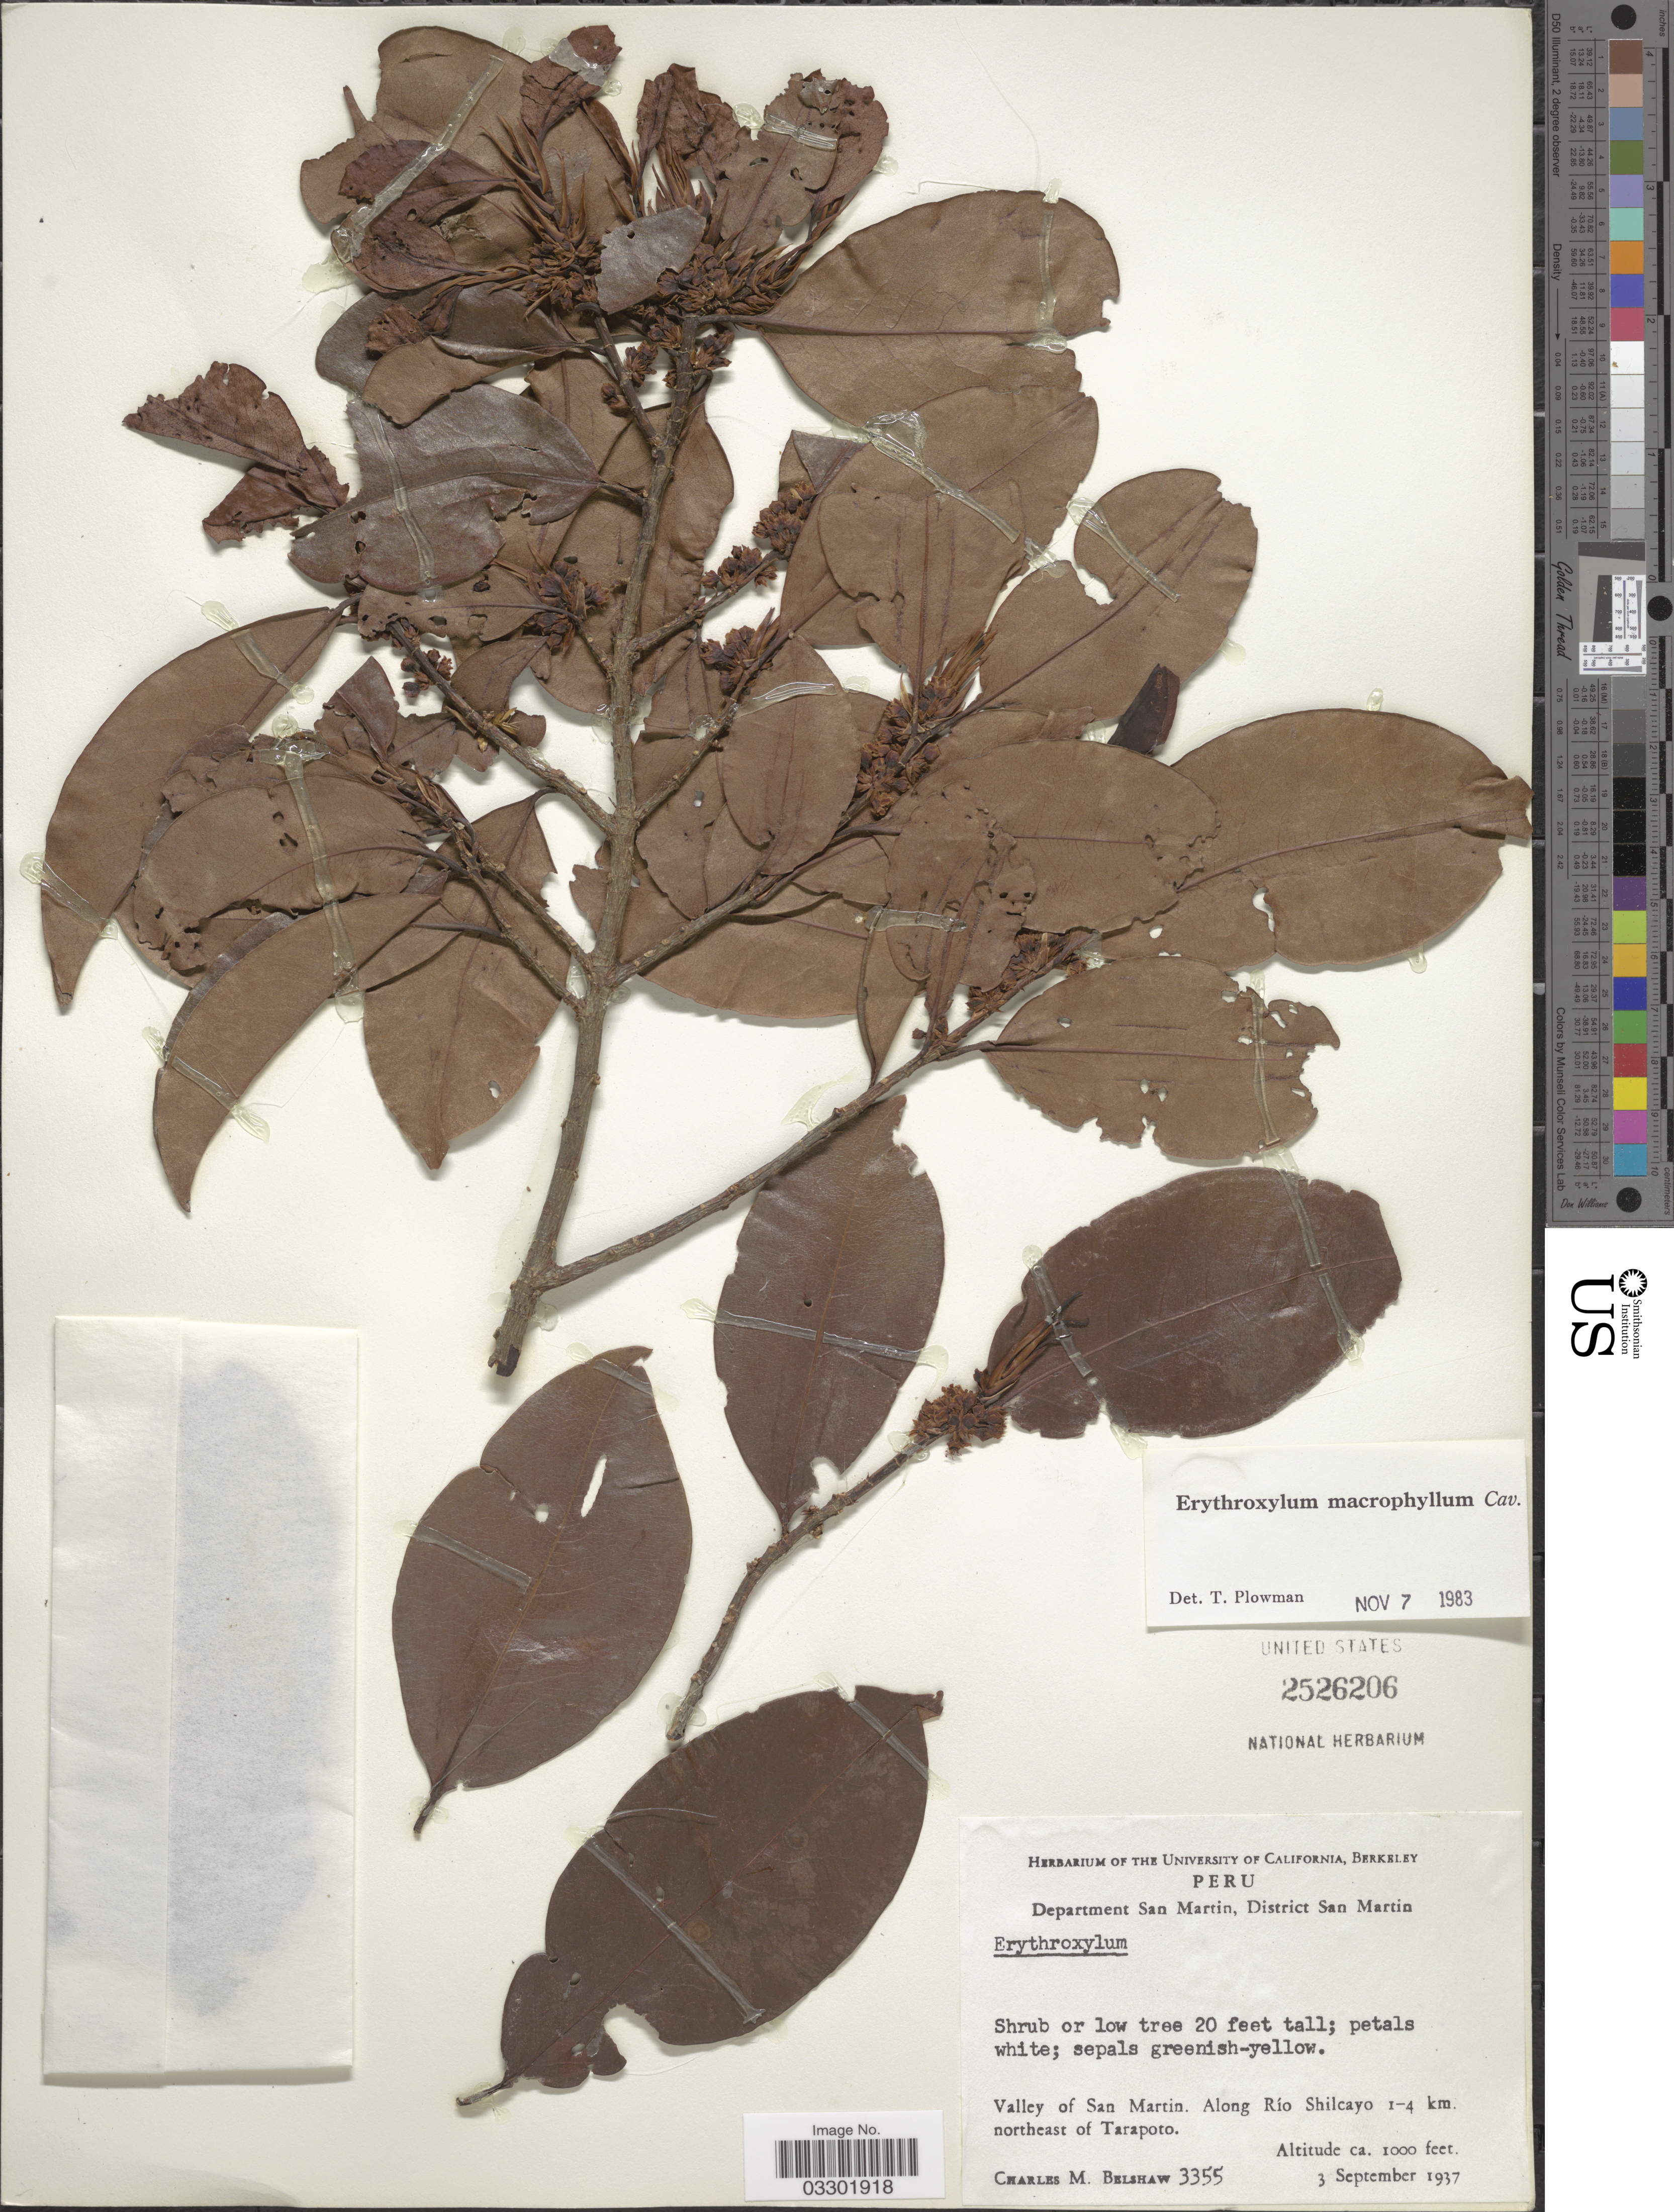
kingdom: Plantae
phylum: Tracheophyta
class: Magnoliopsida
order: Malpighiales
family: Erythroxylaceae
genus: Erythroxylum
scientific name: Erythroxylum macrophyllum var. macrophyllum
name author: Cav.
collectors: C. Shaw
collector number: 3355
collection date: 1937-09-03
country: Peru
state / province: San Martín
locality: Department San Martin, District San Martin. Valley of San Martin. Along Río Shilcayo. 1-4 km. northeast of Tarapoto.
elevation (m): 305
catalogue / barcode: US 2526206